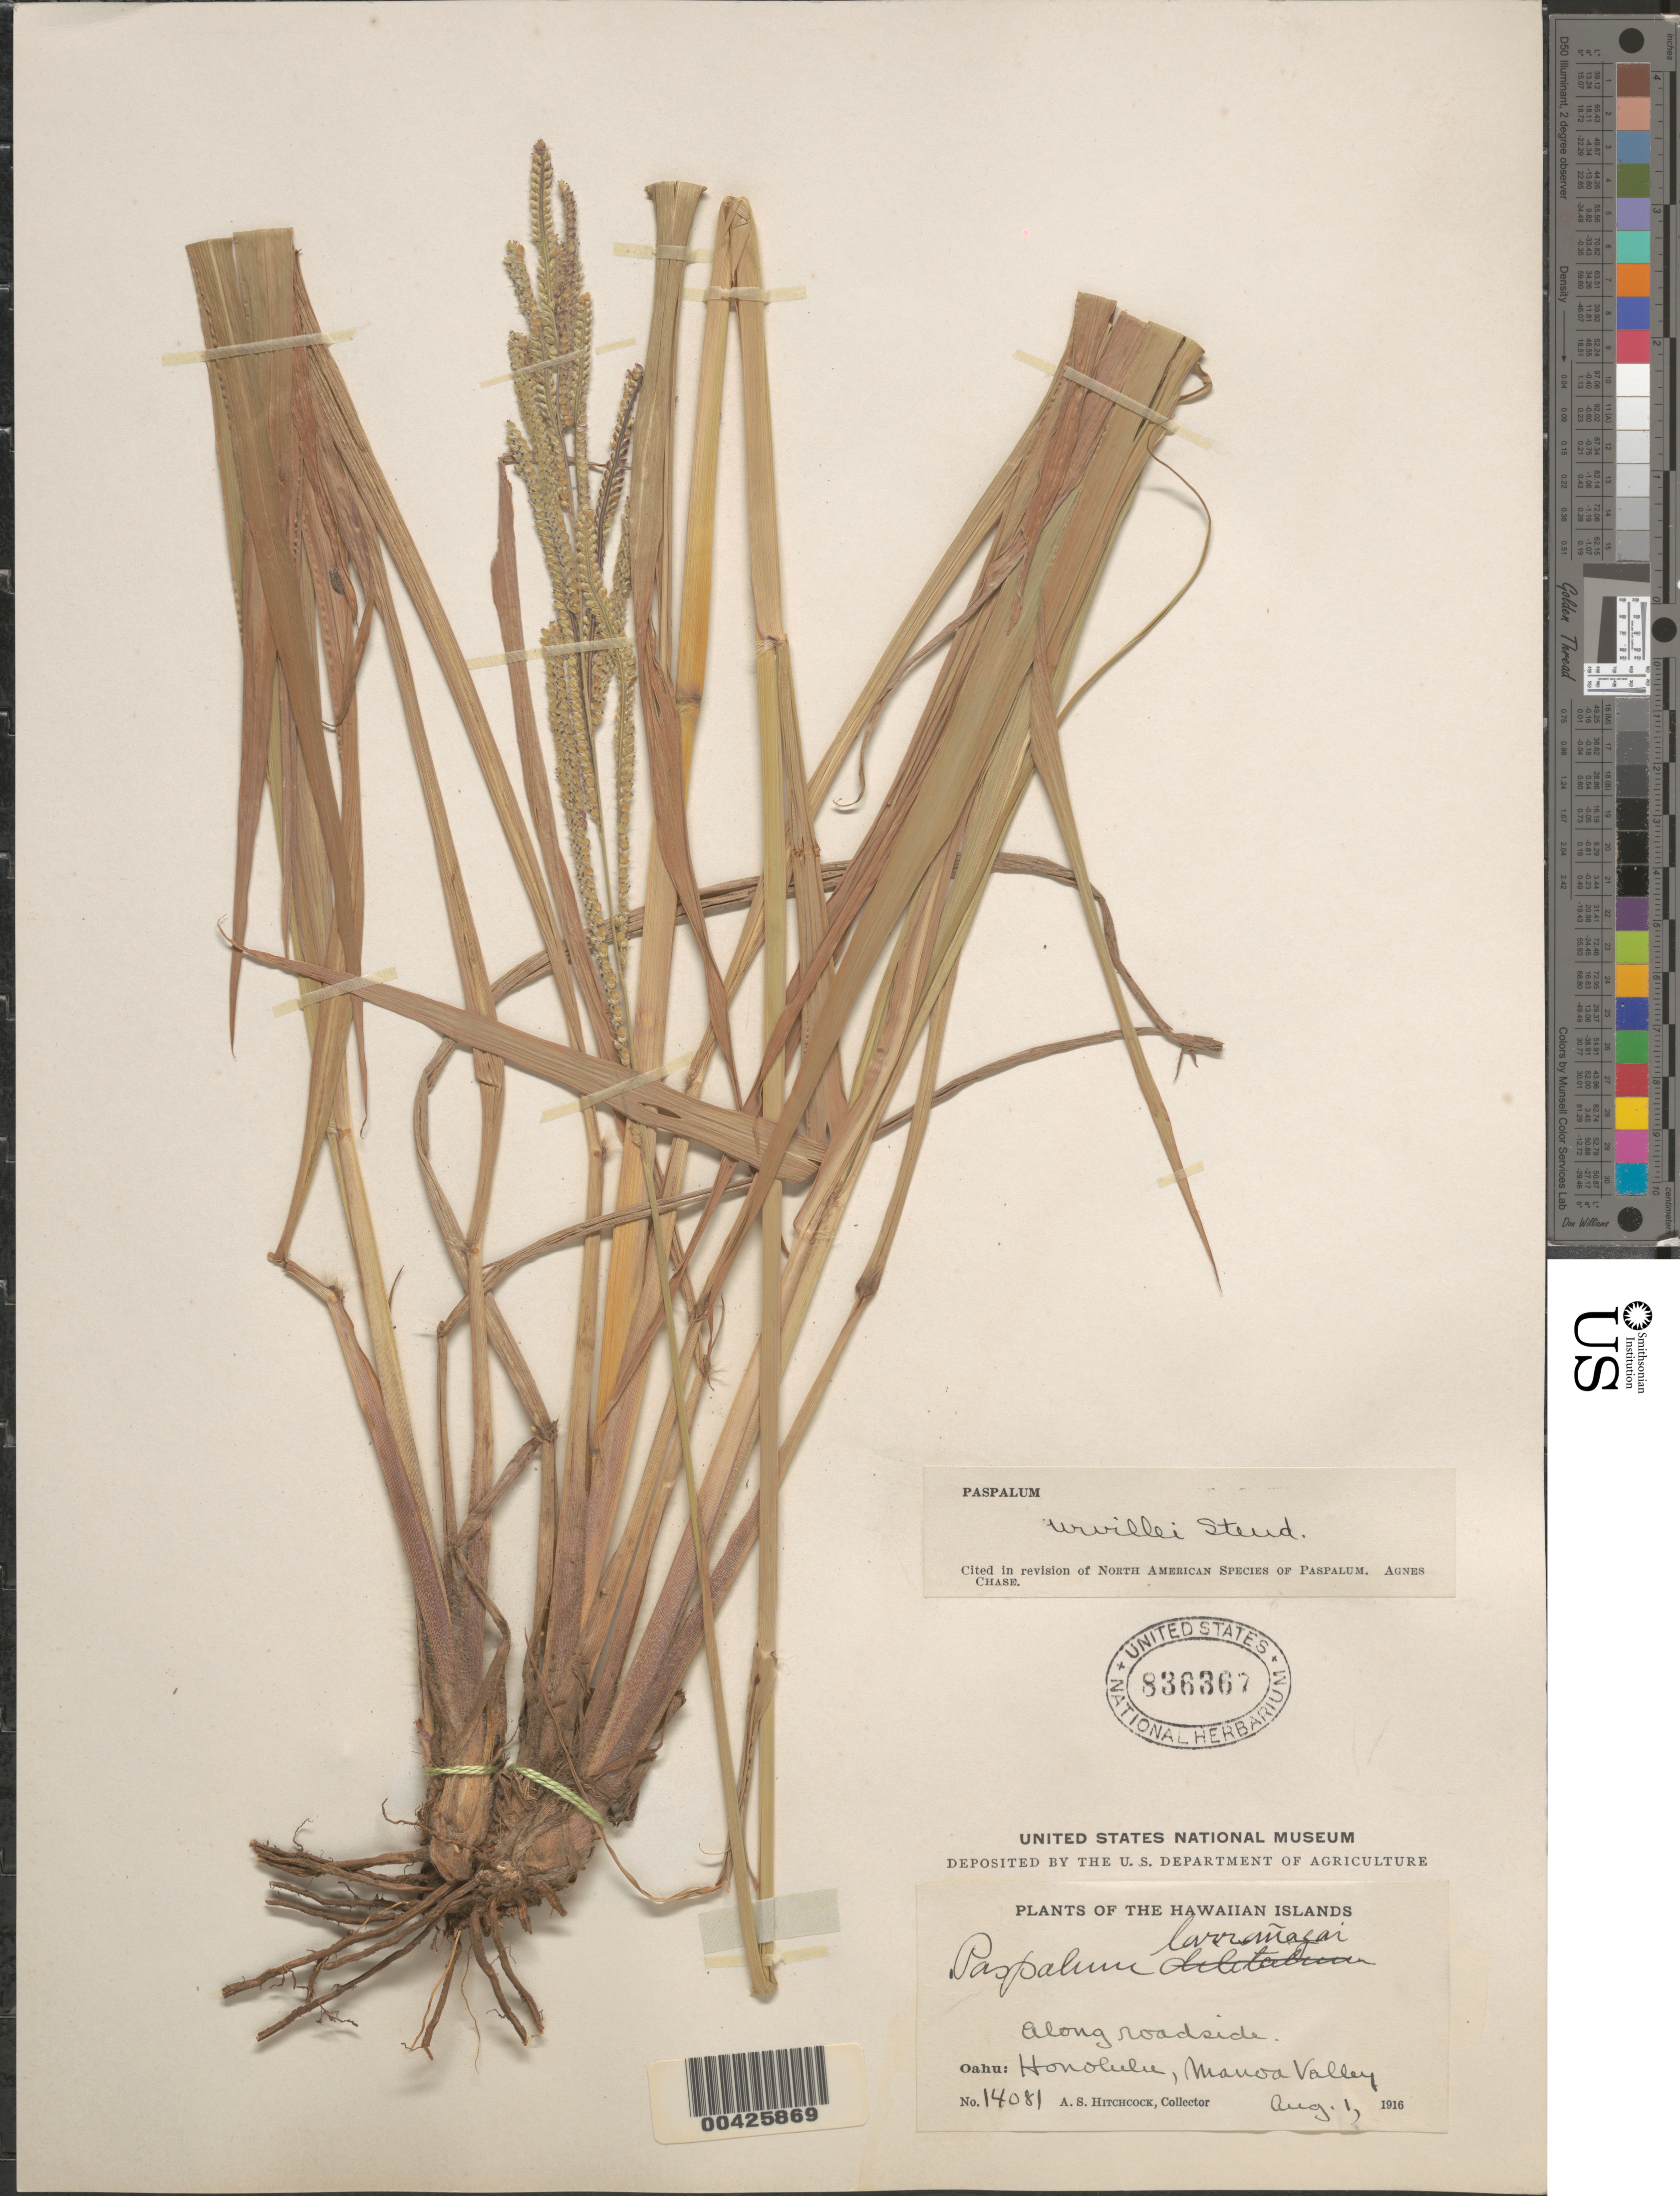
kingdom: Plantae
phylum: Tracheophyta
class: Liliopsida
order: Poales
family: Poaceae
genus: Paspalum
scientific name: Paspalum urvillei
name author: Steud.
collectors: A. S. Hitchcock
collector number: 14081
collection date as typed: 1 Aug 1916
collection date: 1916-08-01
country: United States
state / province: Hawaii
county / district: Honolulu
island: Oahu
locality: Honolulu, Manoa Valley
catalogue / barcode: US 836367